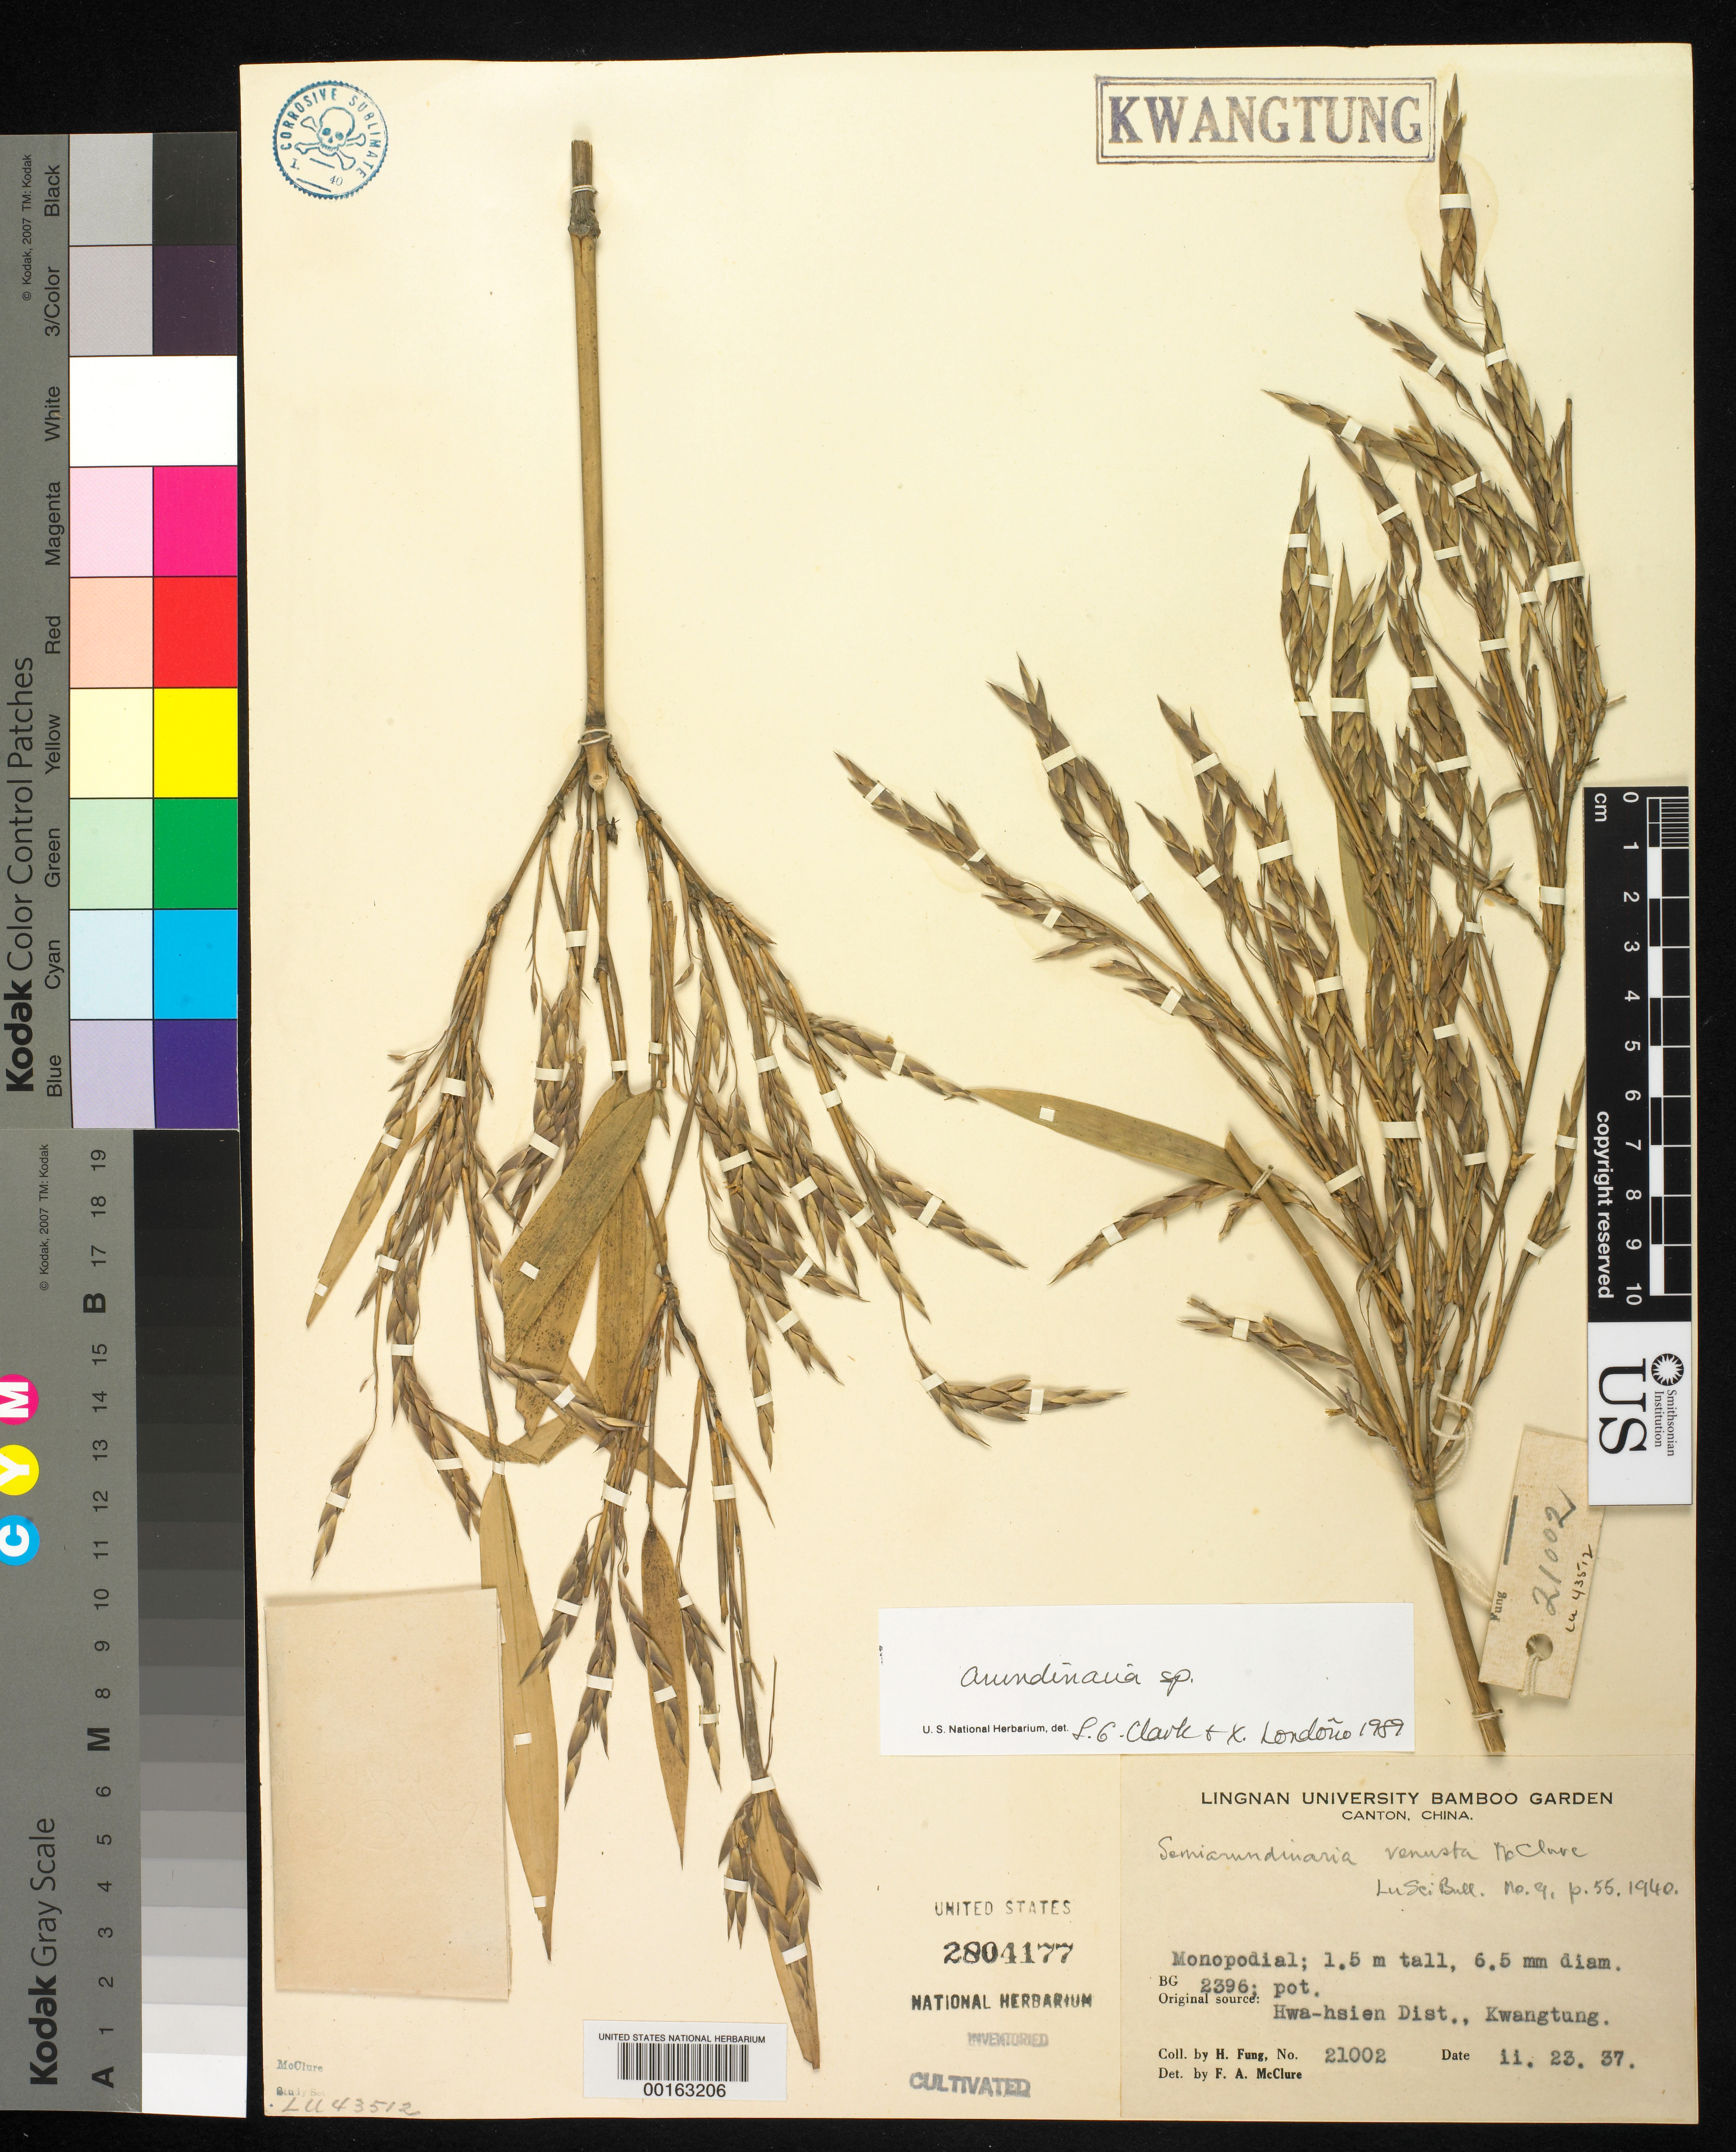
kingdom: Plantae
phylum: Tracheophyta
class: Liliopsida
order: Poales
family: Poaceae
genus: Arundinaria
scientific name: Arundinaria sp.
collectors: H. L. Fung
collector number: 21002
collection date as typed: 23 Feb 1937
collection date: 1937-02-23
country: China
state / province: Guangdong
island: Honam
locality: Lingnan univ. bg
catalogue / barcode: US 2804177